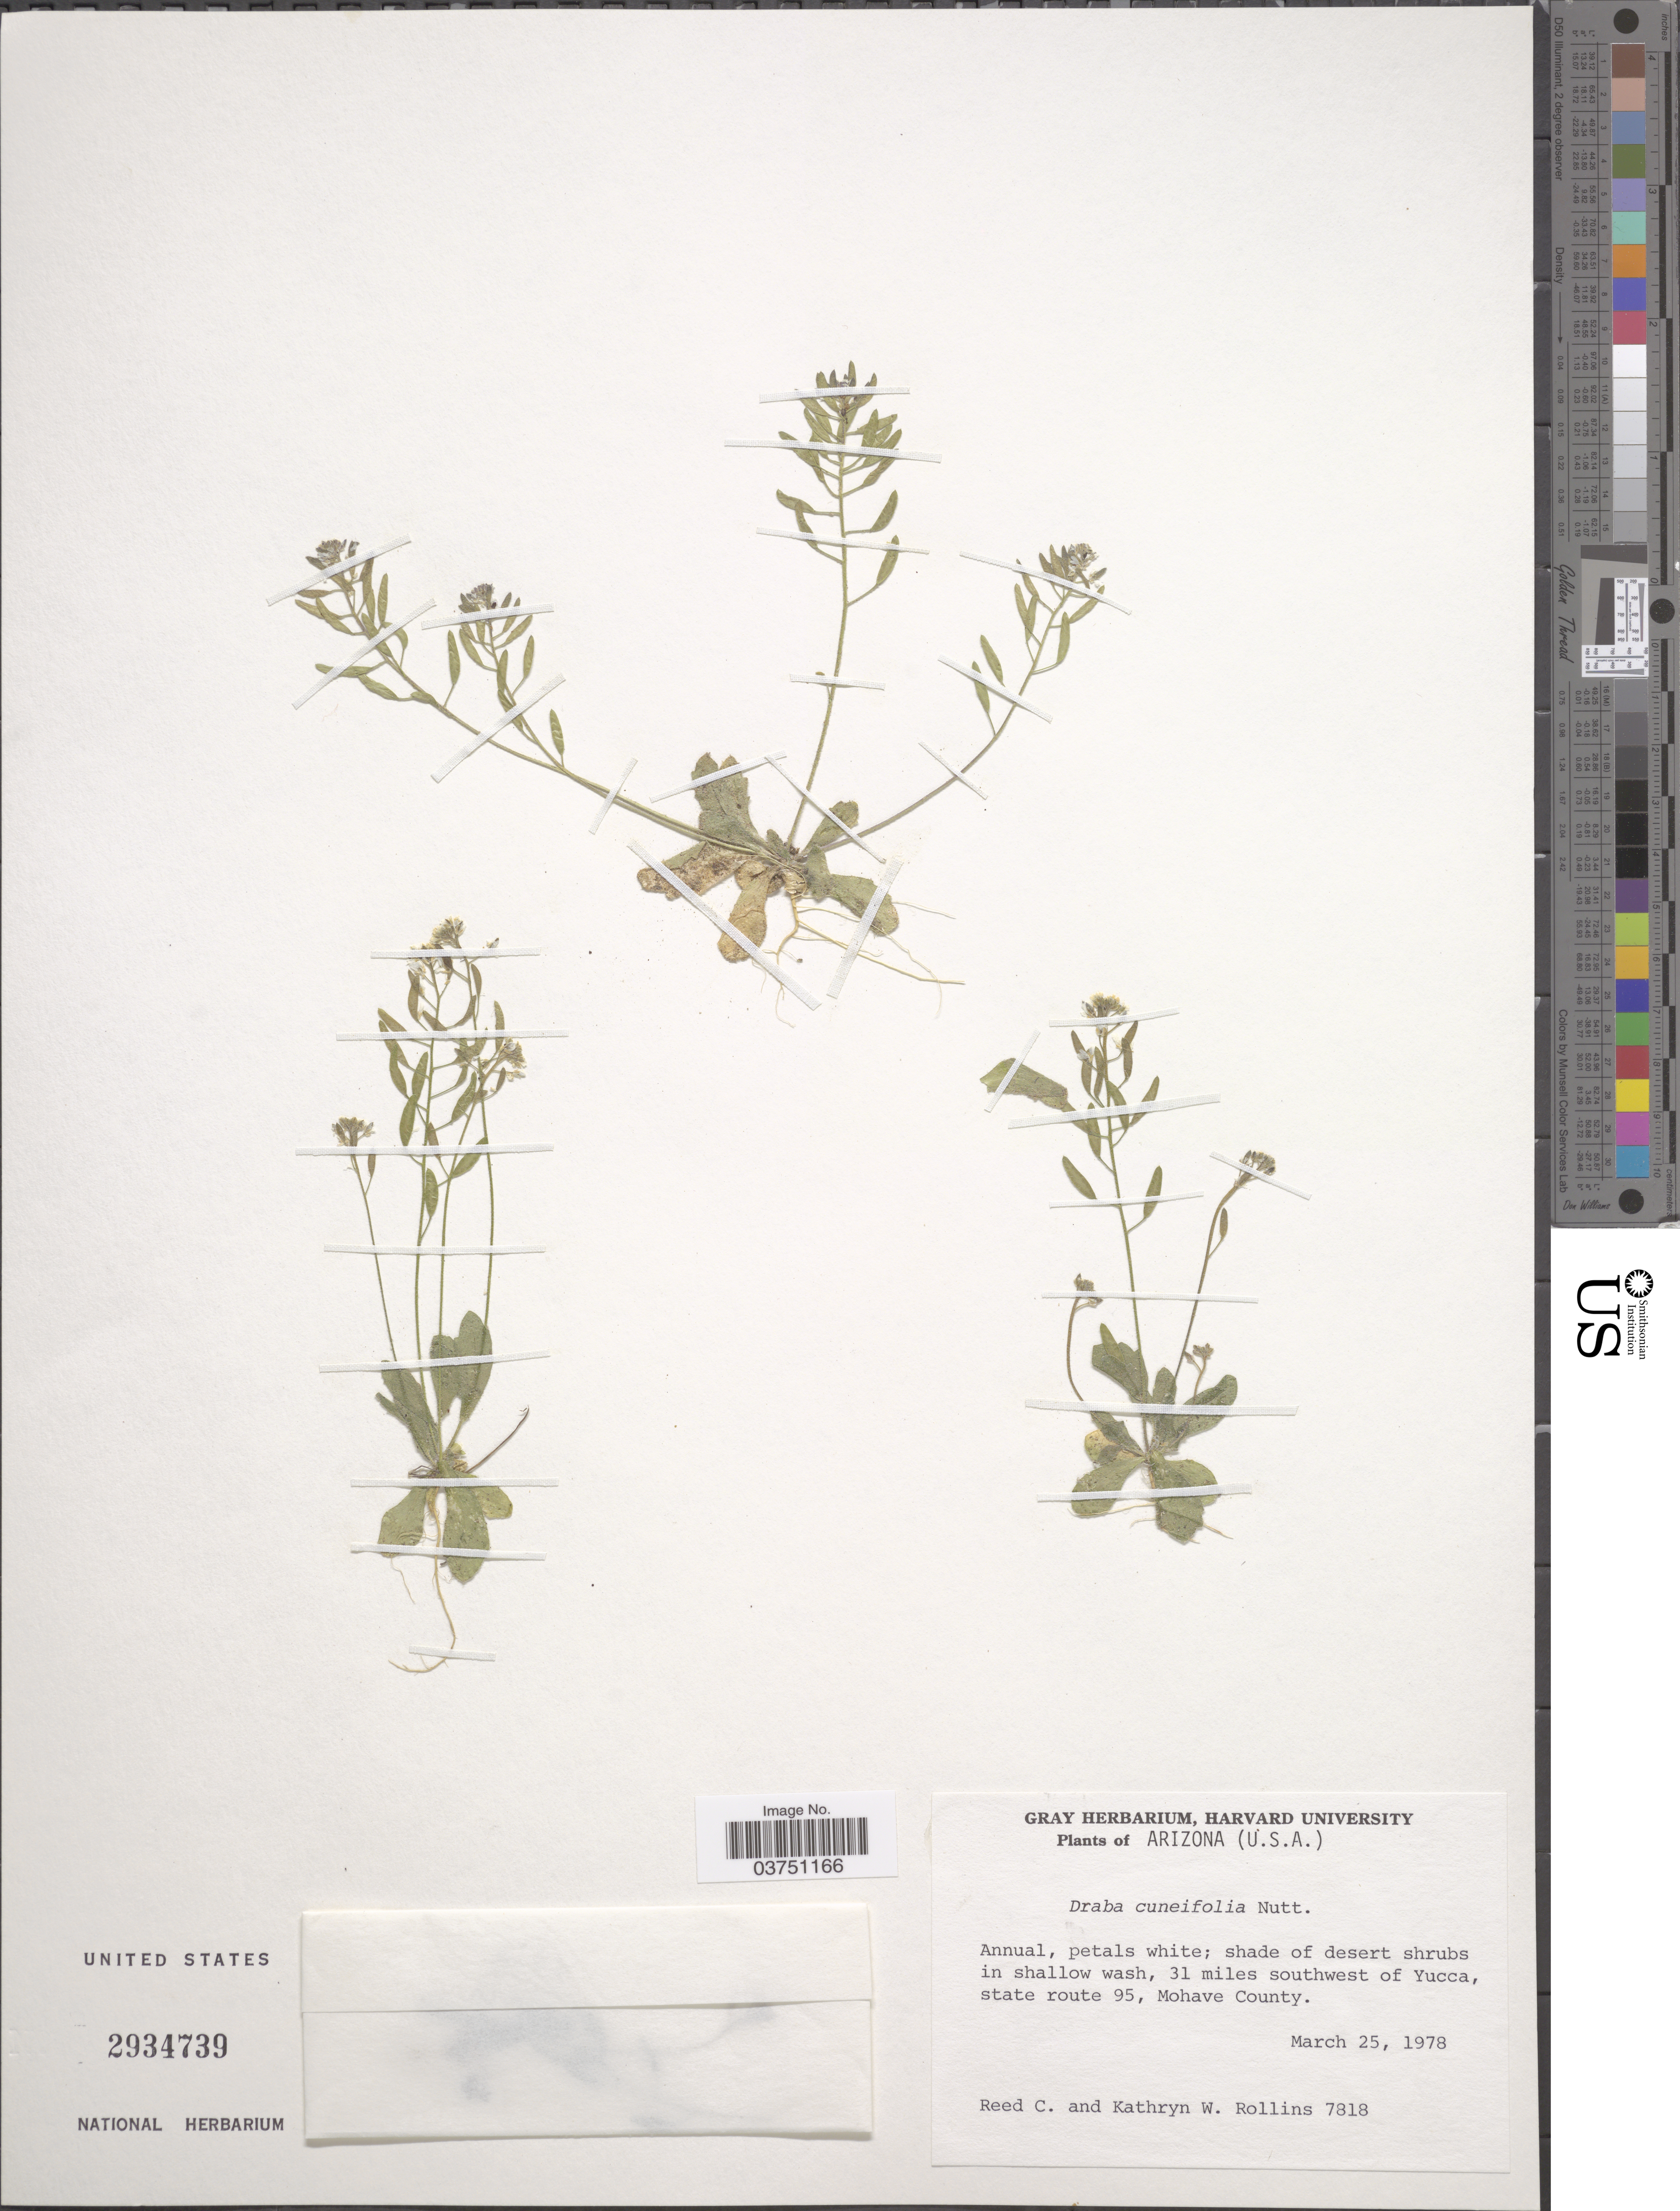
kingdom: Plantae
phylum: Tracheophyta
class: Magnoliopsida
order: Brassicales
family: Brassicaceae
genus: Draba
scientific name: Draba cuneifolia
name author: Nutt.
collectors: R. C. Rollins & K. W. Rollins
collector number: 7818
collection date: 1978-03-25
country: United States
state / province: Arizona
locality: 31 miles southwest of Yucca, state route 95, Mohave County.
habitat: shade of desert shrubs in shallow wash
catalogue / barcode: US 2934739